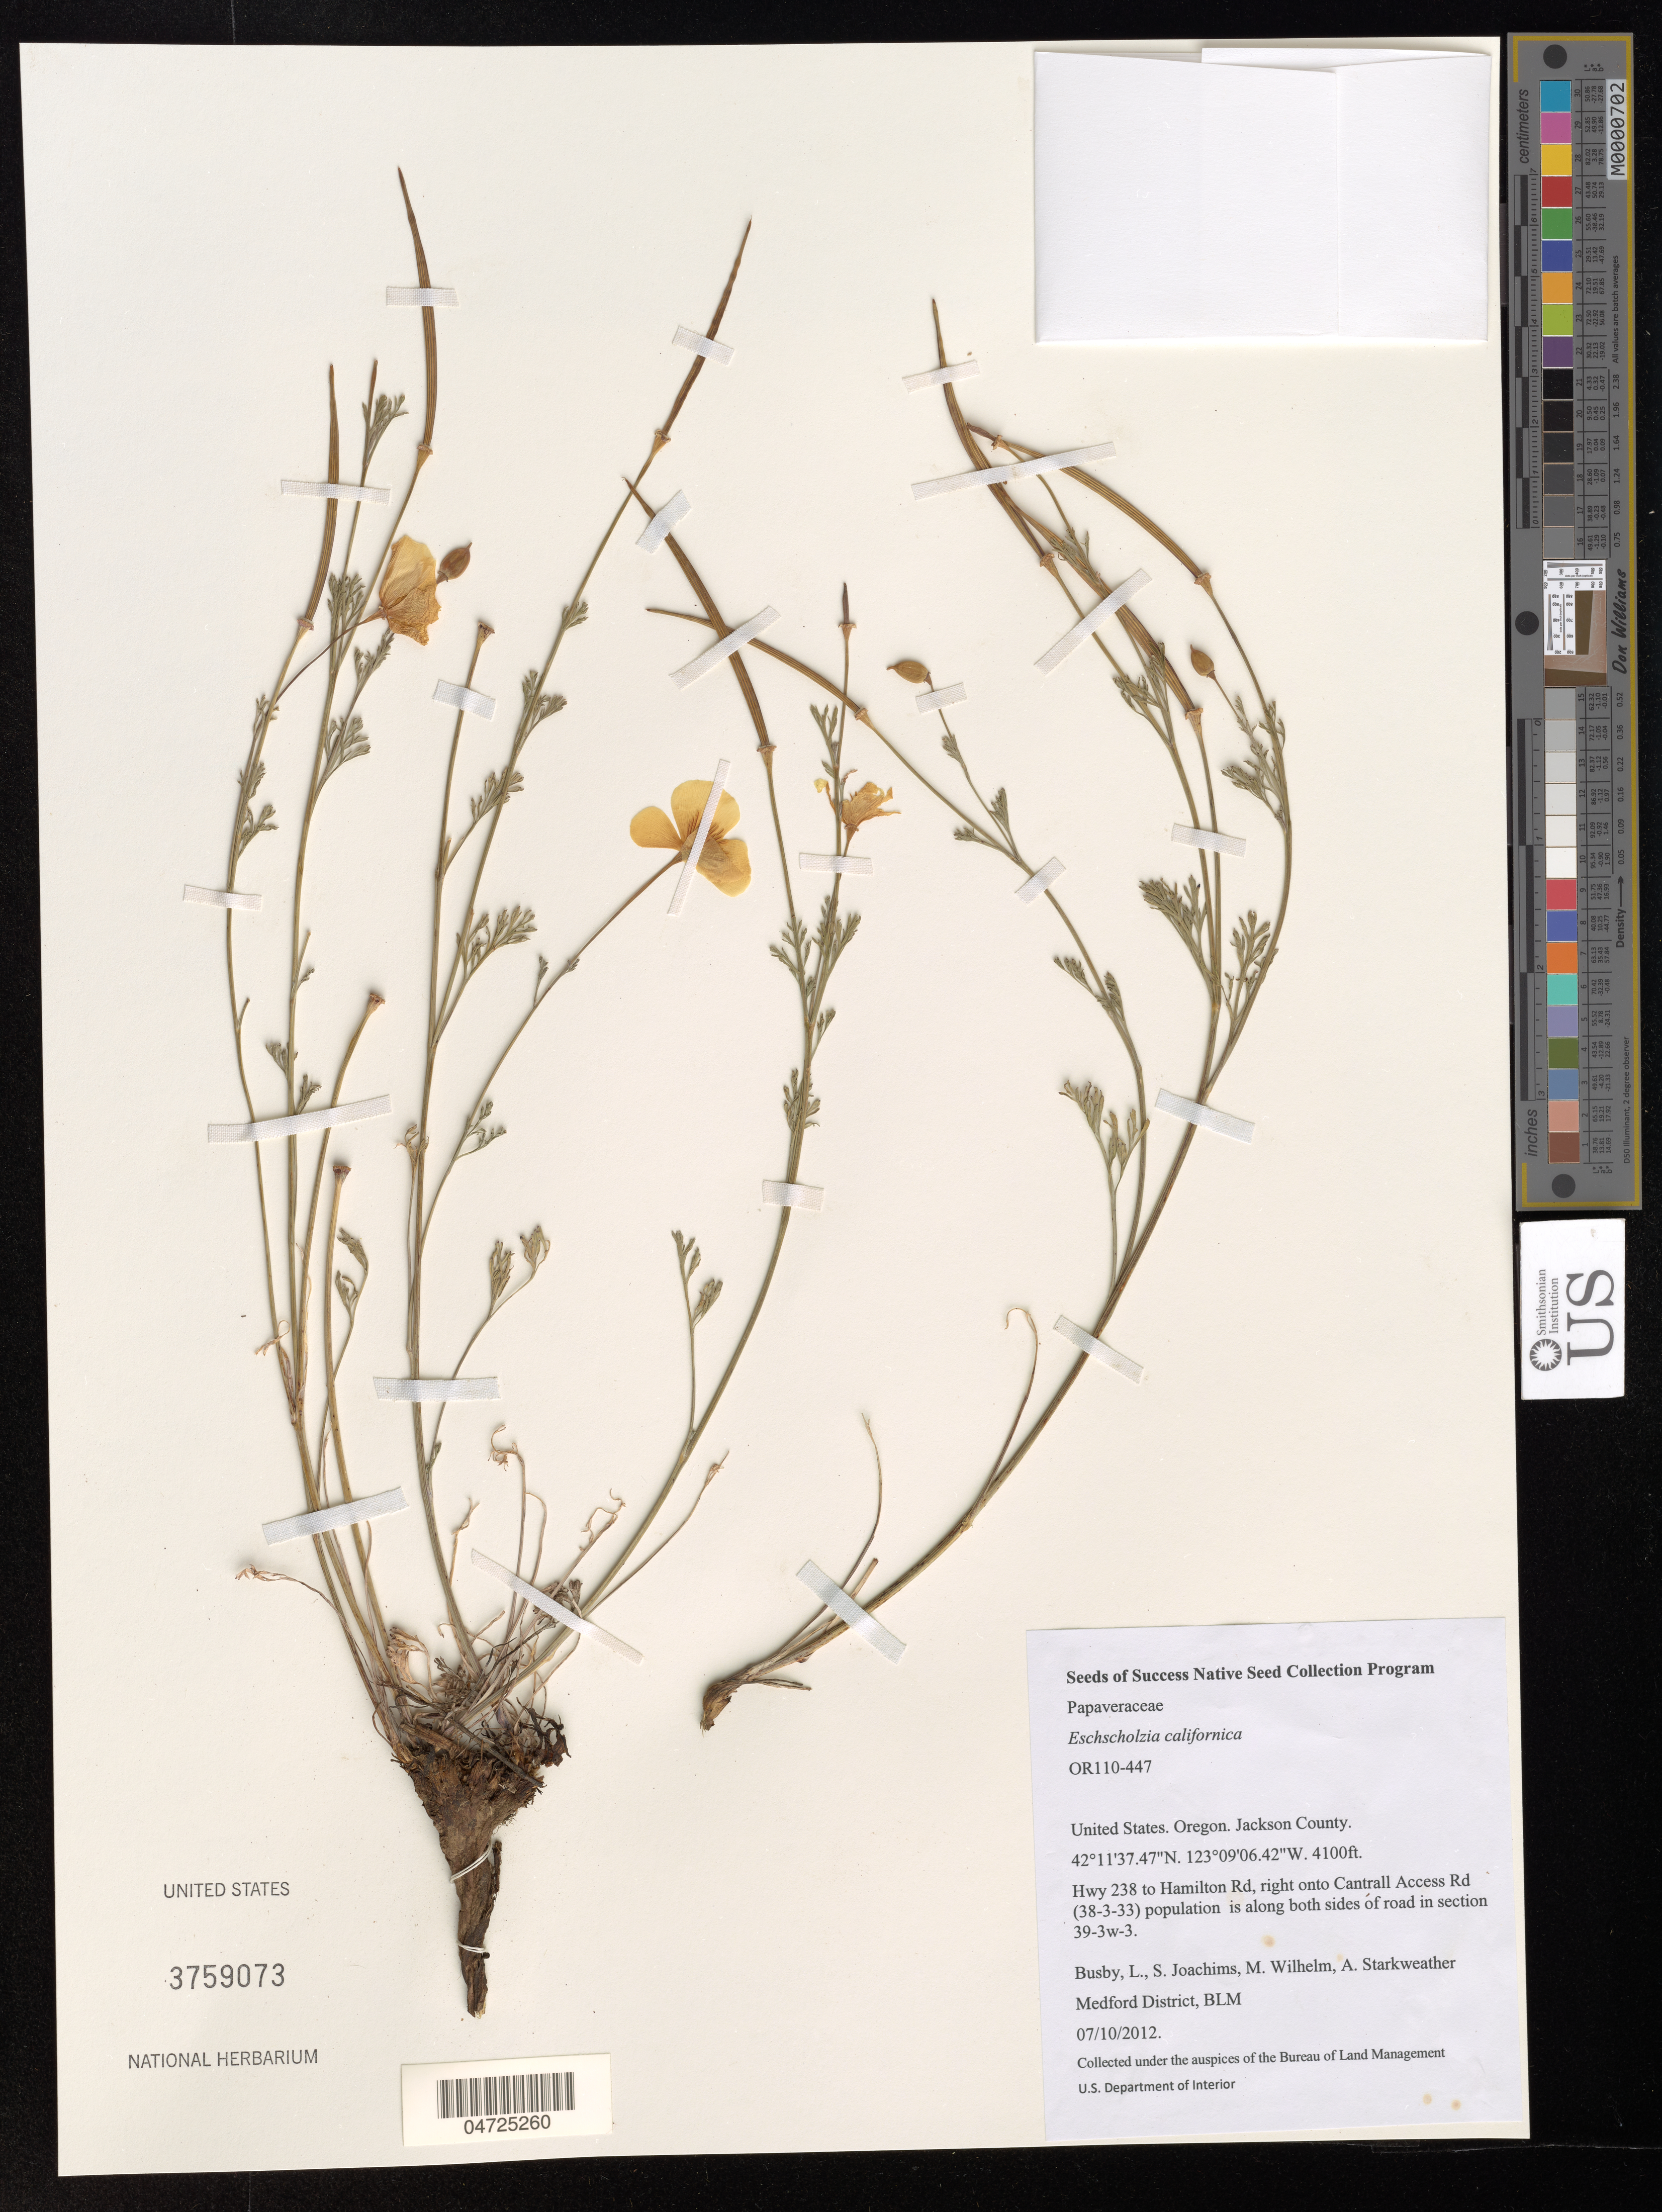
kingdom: Plantae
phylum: Tracheophyta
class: Magnoliopsida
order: Ranunculales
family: Papaveraceae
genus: Eschscholzia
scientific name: Eschscholzia californica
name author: Cham.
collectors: L. Busby, S. Joachims, M. Wilhelm & A. Starkweather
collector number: OR110-447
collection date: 2012-07-10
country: United States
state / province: Oregon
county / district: Jackson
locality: Jackson County. Hwy 238 to Hamilton Rd, right onto Cantrall Access Rd (38-3-33) population is along both sides of road in section 39-3w-3.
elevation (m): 1250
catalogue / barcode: US 3759073